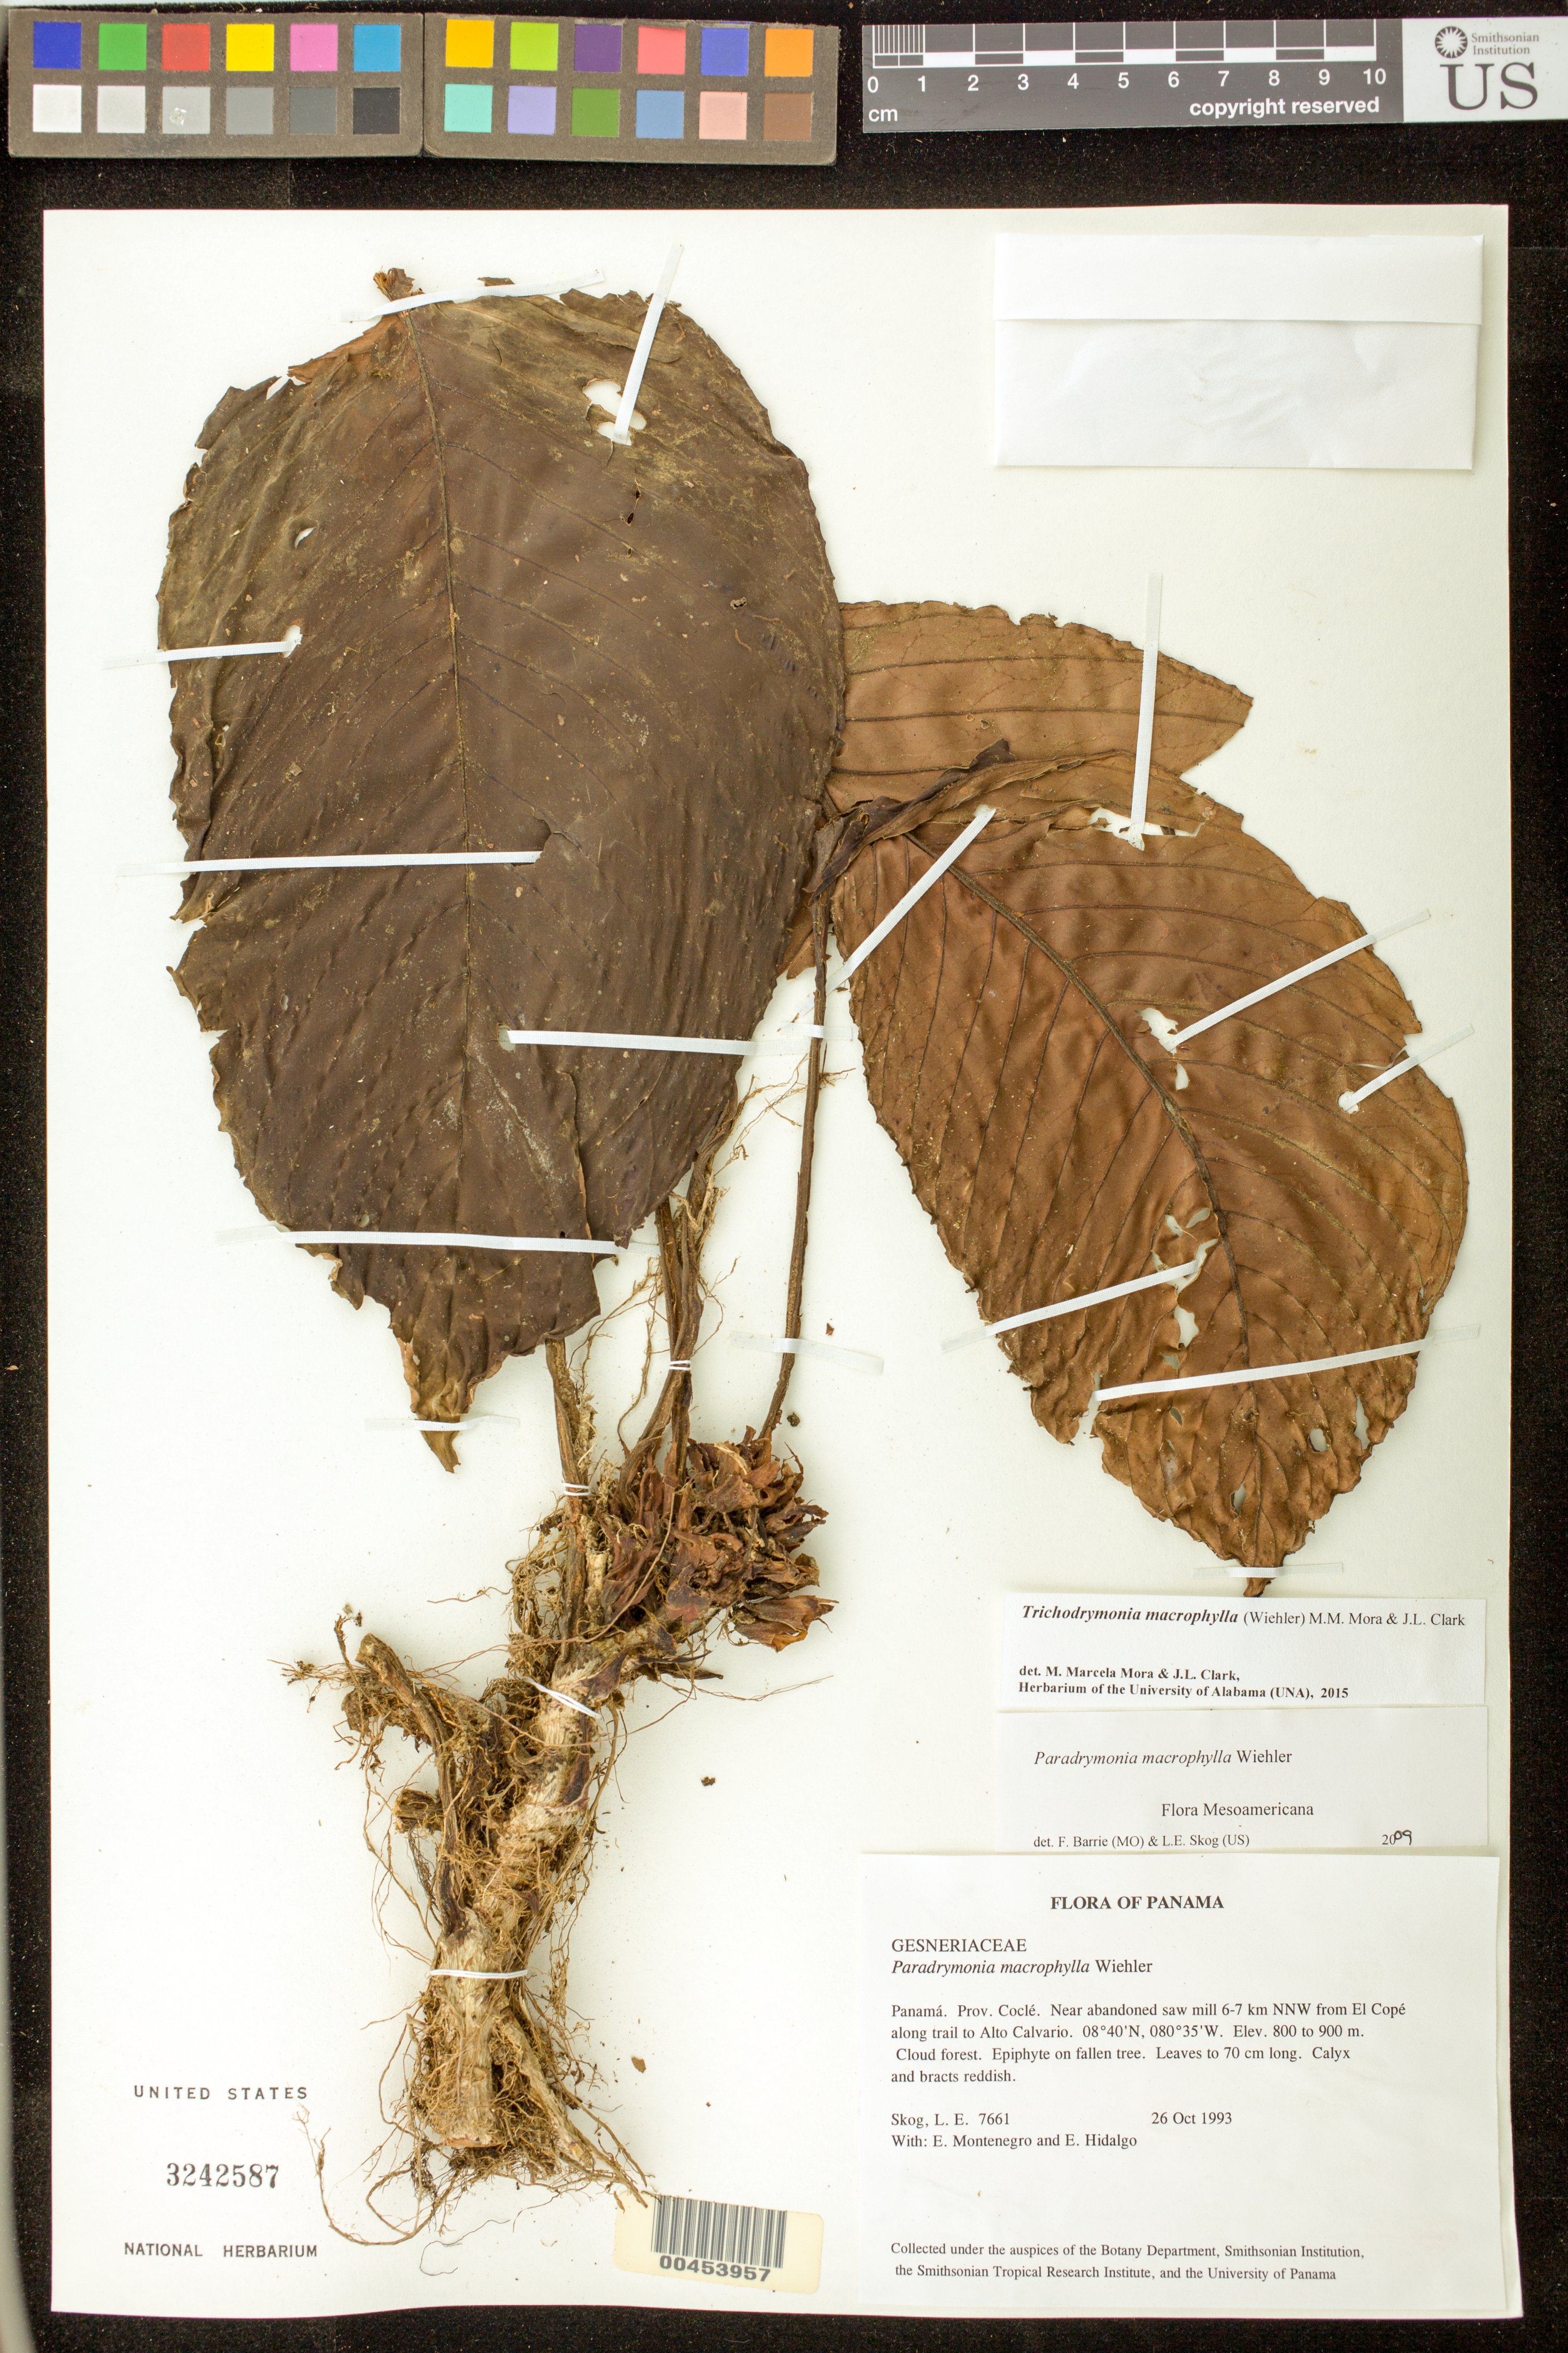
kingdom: Plantae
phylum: Tracheophyta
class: Magnoliopsida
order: Lamiales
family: Gesneriaceae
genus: Trichodrymonia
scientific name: Trichodrymonia macrophylla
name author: (Wiehler) M.M. Mora & J.L. Clark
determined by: Mora, M. M.; Clark, J. L.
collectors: L. E. Skog, E. Montenegro & E. Hildalgo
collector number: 7661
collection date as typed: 26 Oct 1993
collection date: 1993-10-26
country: Panama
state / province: Coclé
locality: Near abandoned saw mill 6-7 km NNW from El Copé along trail to Alto Calvario.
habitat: Cloud forest.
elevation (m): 800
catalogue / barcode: US 3242587